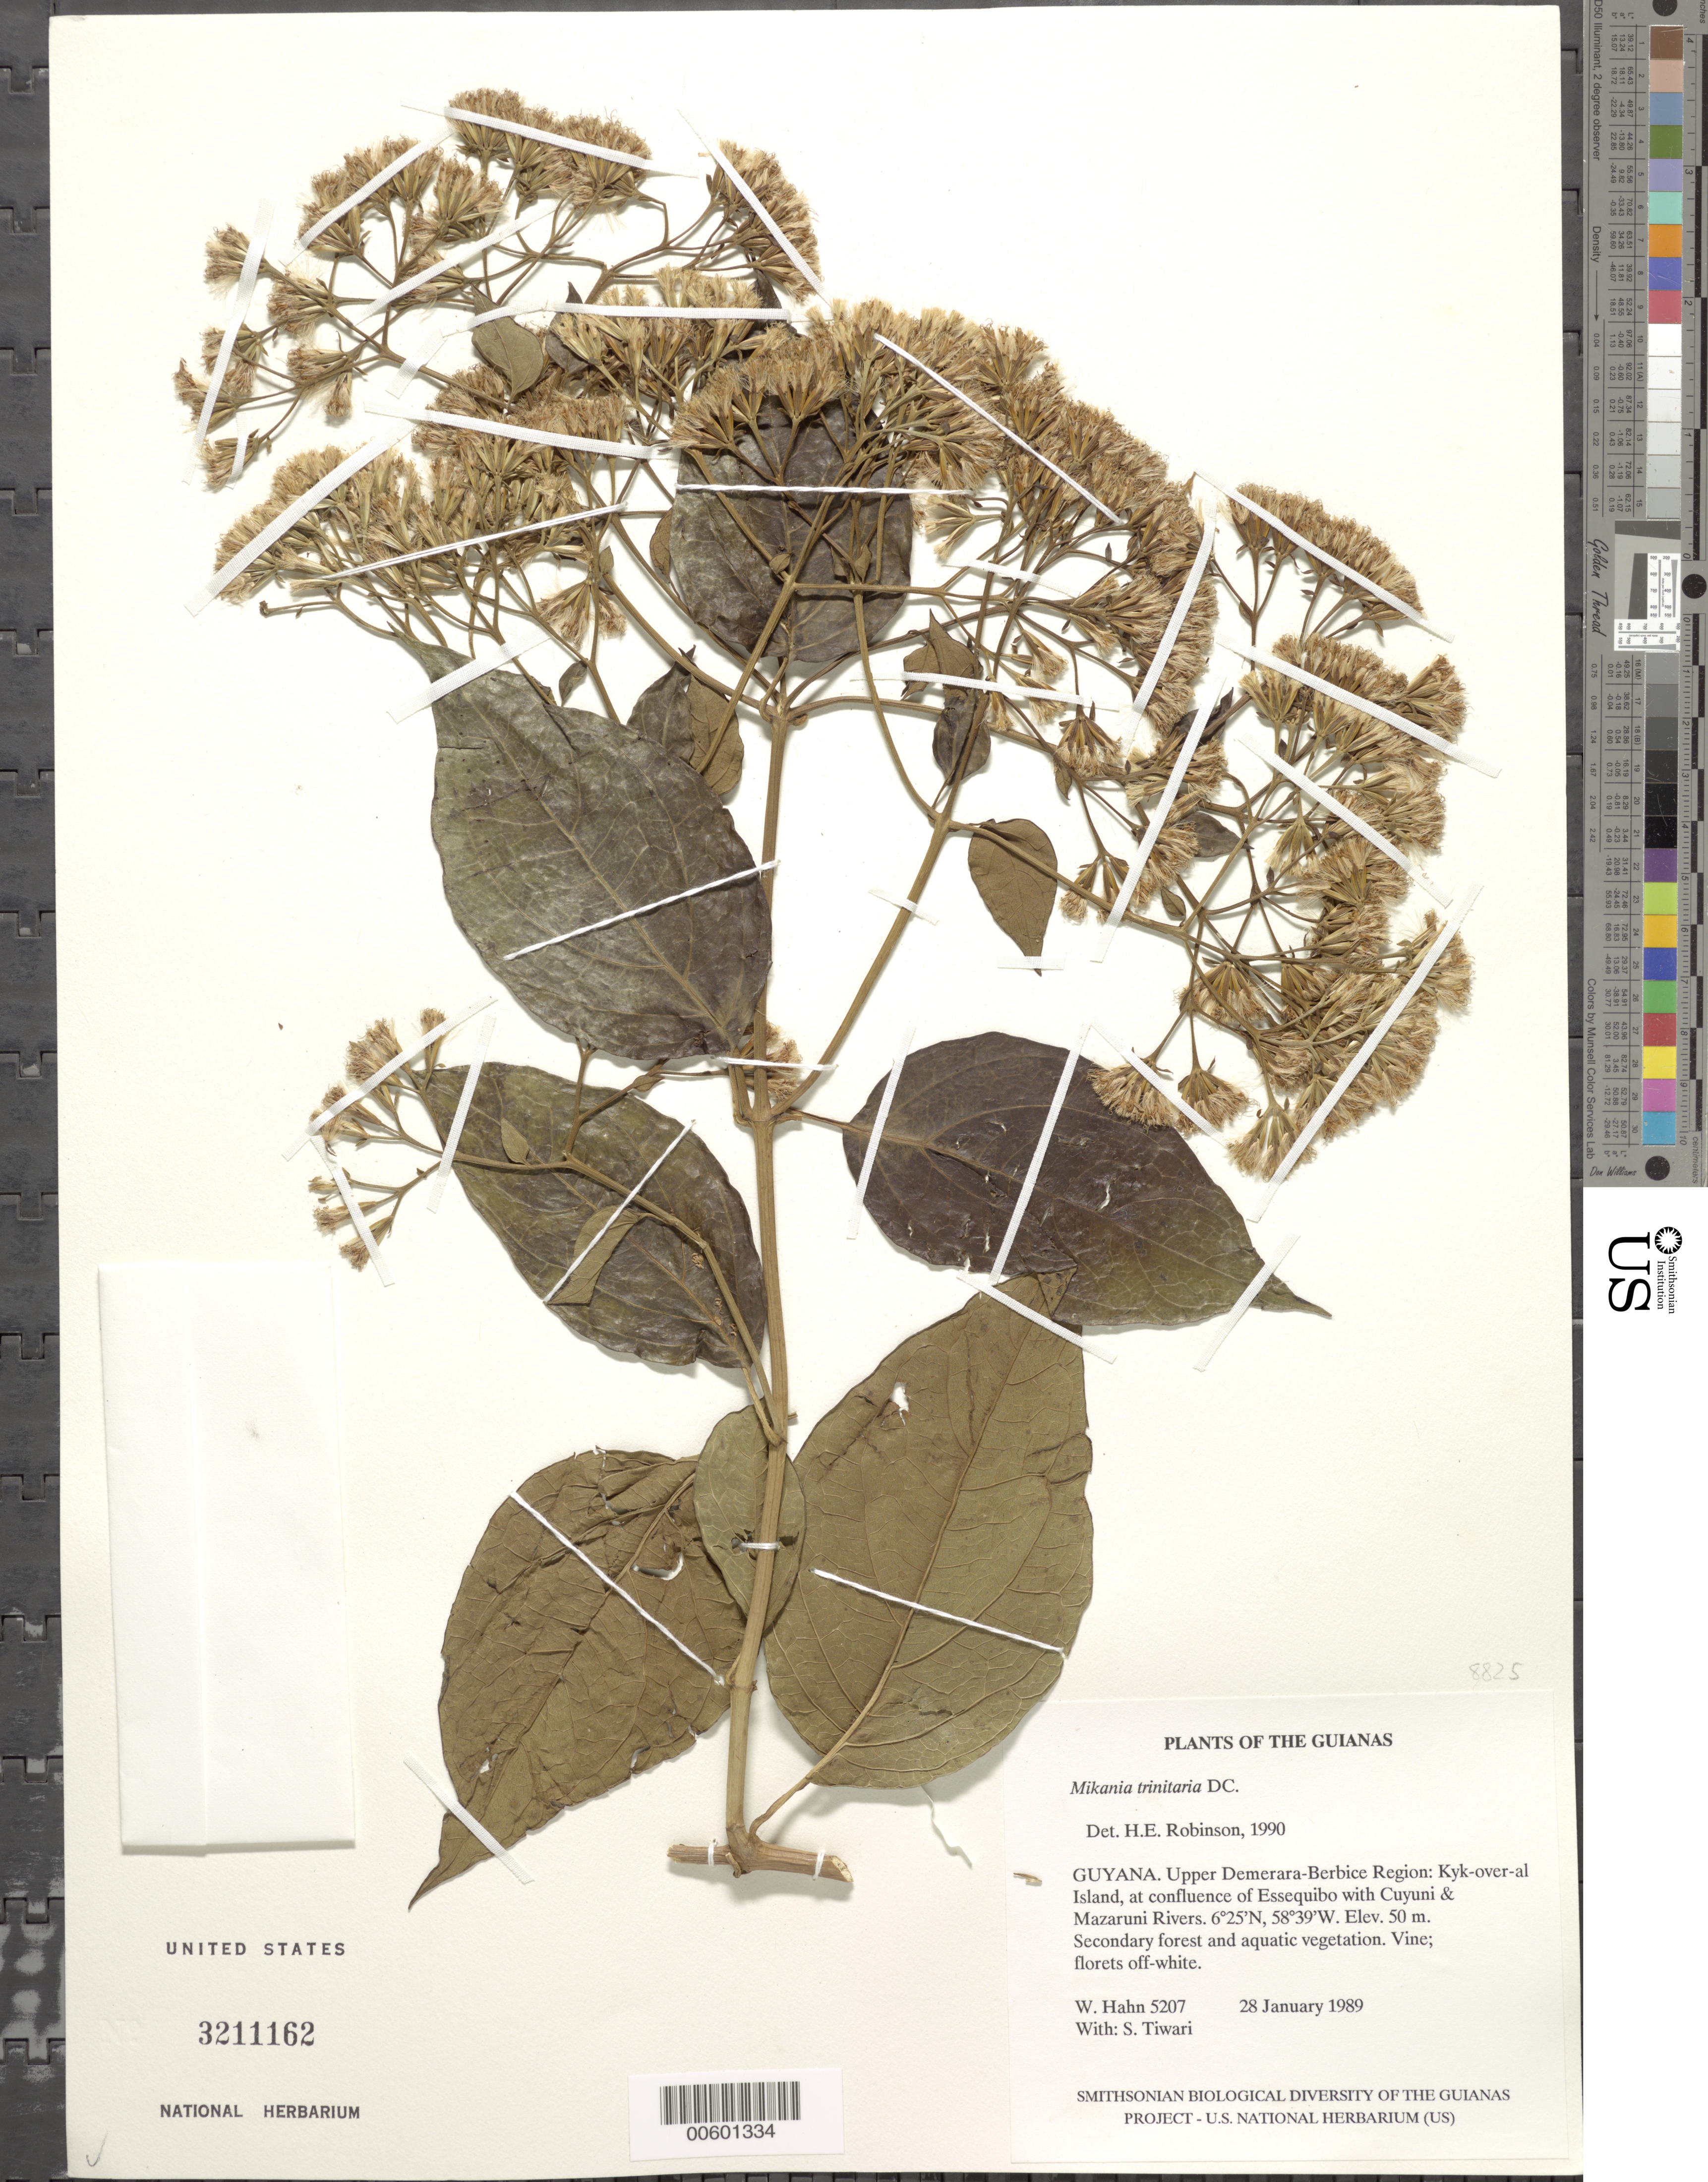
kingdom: Plantae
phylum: Tracheophyta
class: Magnoliopsida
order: Asterales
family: Asteraceae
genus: Mikania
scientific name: Mikania trinitaria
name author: DC.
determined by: Robinson, Harold E., (US)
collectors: W. Hahn & S. Tiwari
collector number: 5207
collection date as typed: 28 January 1989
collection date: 1989-01-28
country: Guyana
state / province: U. Demerara-Berbice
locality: Kyk-over-al Island, at confluence of Essequibo with Cuyuni & Mazaruni Rivers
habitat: Secondary forest and aquatic vegetation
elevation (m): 50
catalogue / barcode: US 3211162